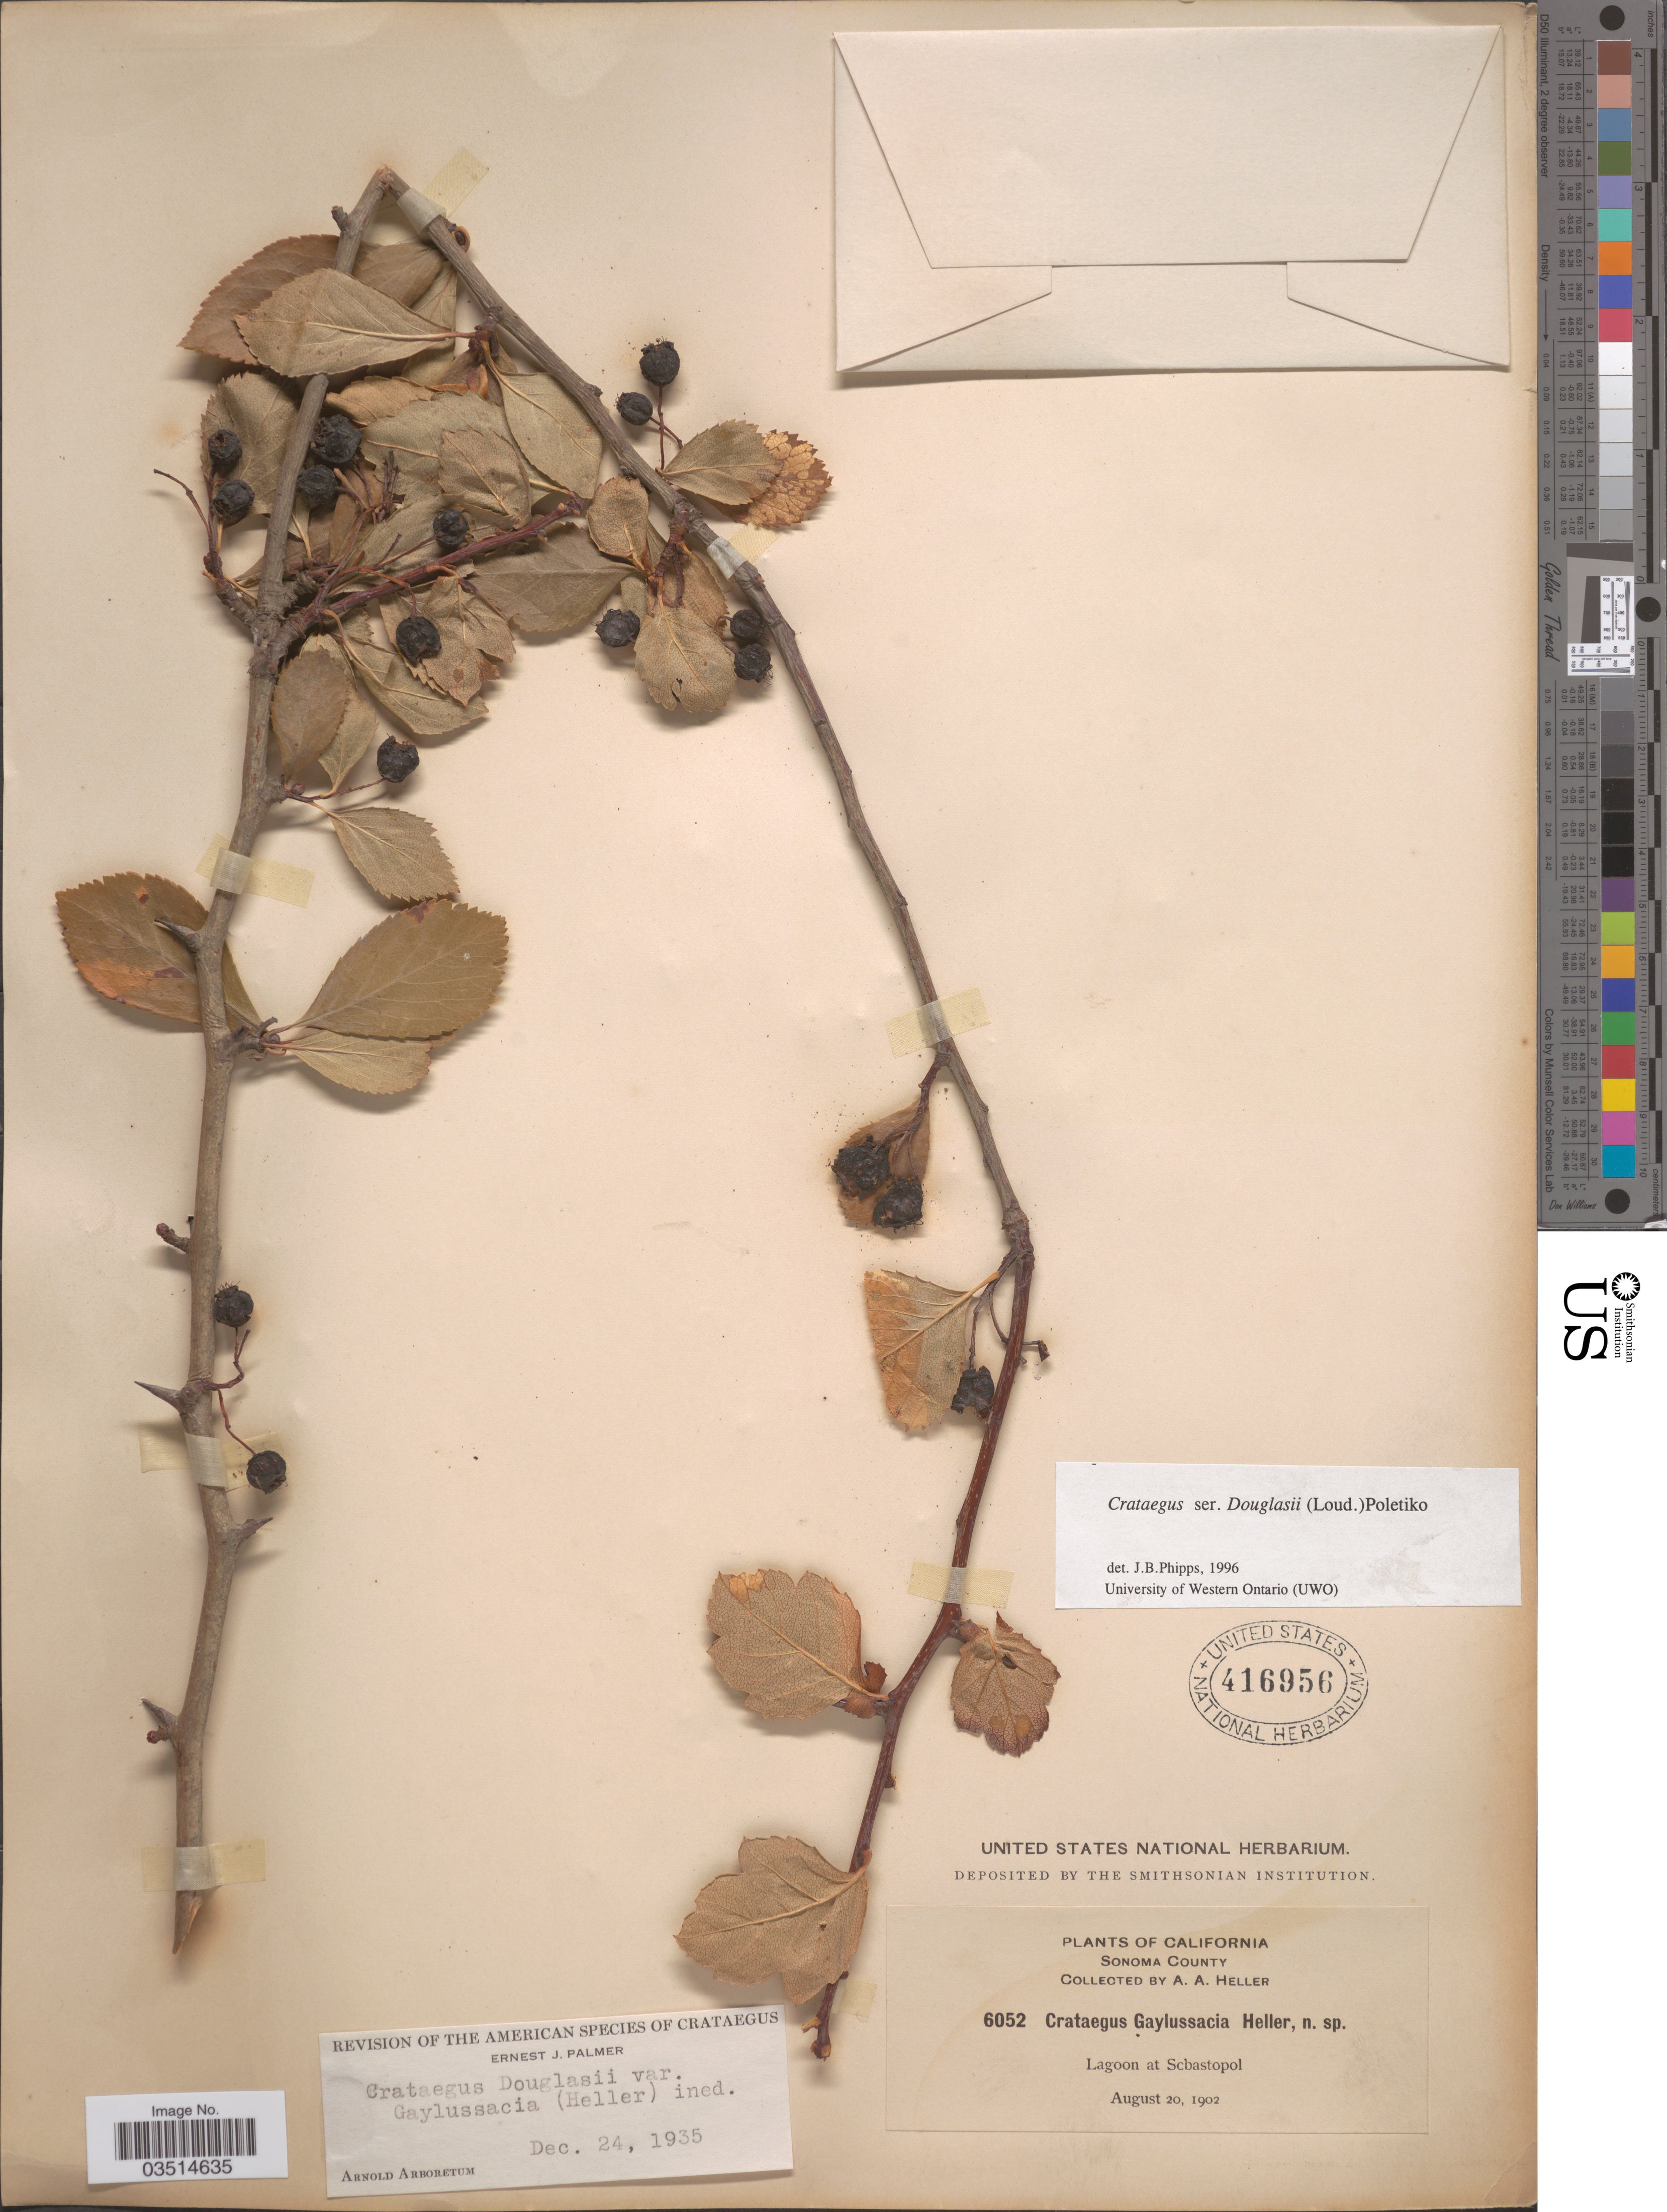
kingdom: Plantae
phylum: Tracheophyta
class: Magnoliopsida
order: Rosales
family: Rosaceae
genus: Crataegus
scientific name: Crataegus douglasii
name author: Lindl.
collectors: A. A. Heller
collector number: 6052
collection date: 1902-08-20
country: United States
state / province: California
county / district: Sonoma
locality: Sonoma County. Lagoon at Scbastopol.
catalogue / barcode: US 416956